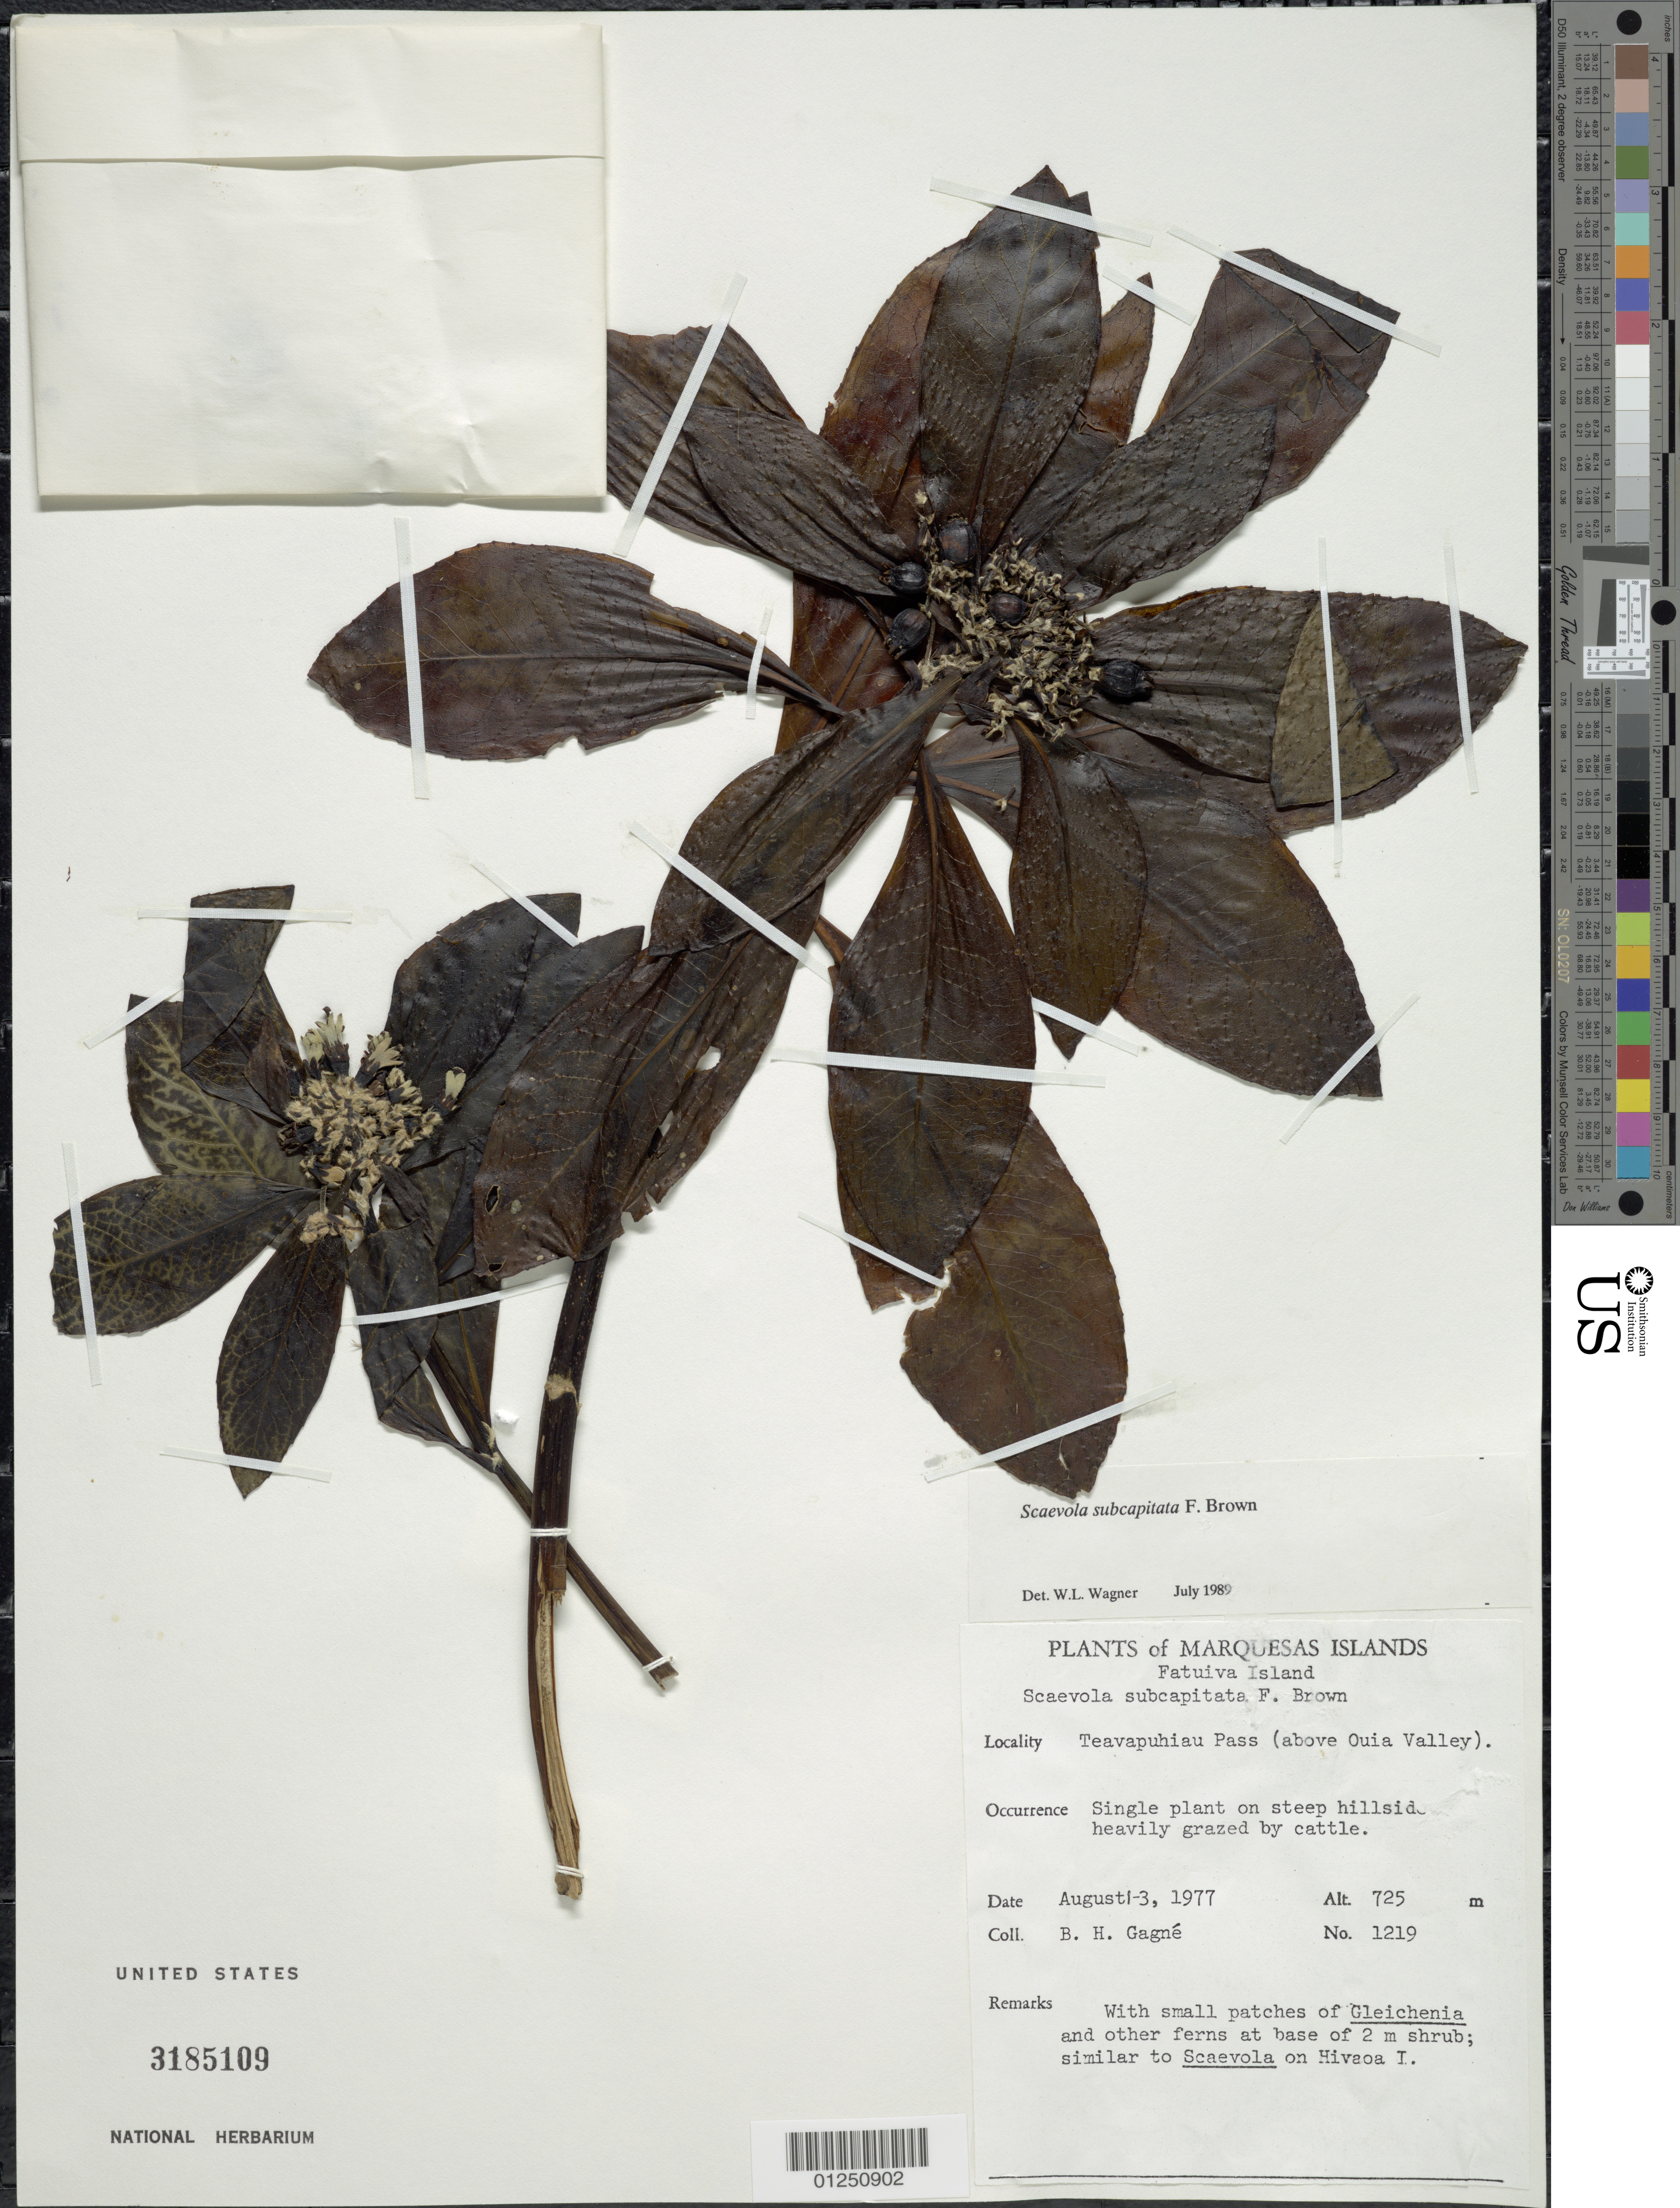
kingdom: Plantae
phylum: Tracheophyta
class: Magnoliopsida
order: Asterales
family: Goodeniaceae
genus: Scaevola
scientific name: Scaevola subcapitata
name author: F. Br.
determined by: Wagner, W. L., (BOT), Smithsonian Institution - National Museum of Natural History (UNITED STATES)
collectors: B. H. Gagné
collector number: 1219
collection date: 1977-08-03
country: French Polynesia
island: Fatu Hiva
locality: Teavapuhiau Pass (above Ouia Valley)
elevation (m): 725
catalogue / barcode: US 3185109